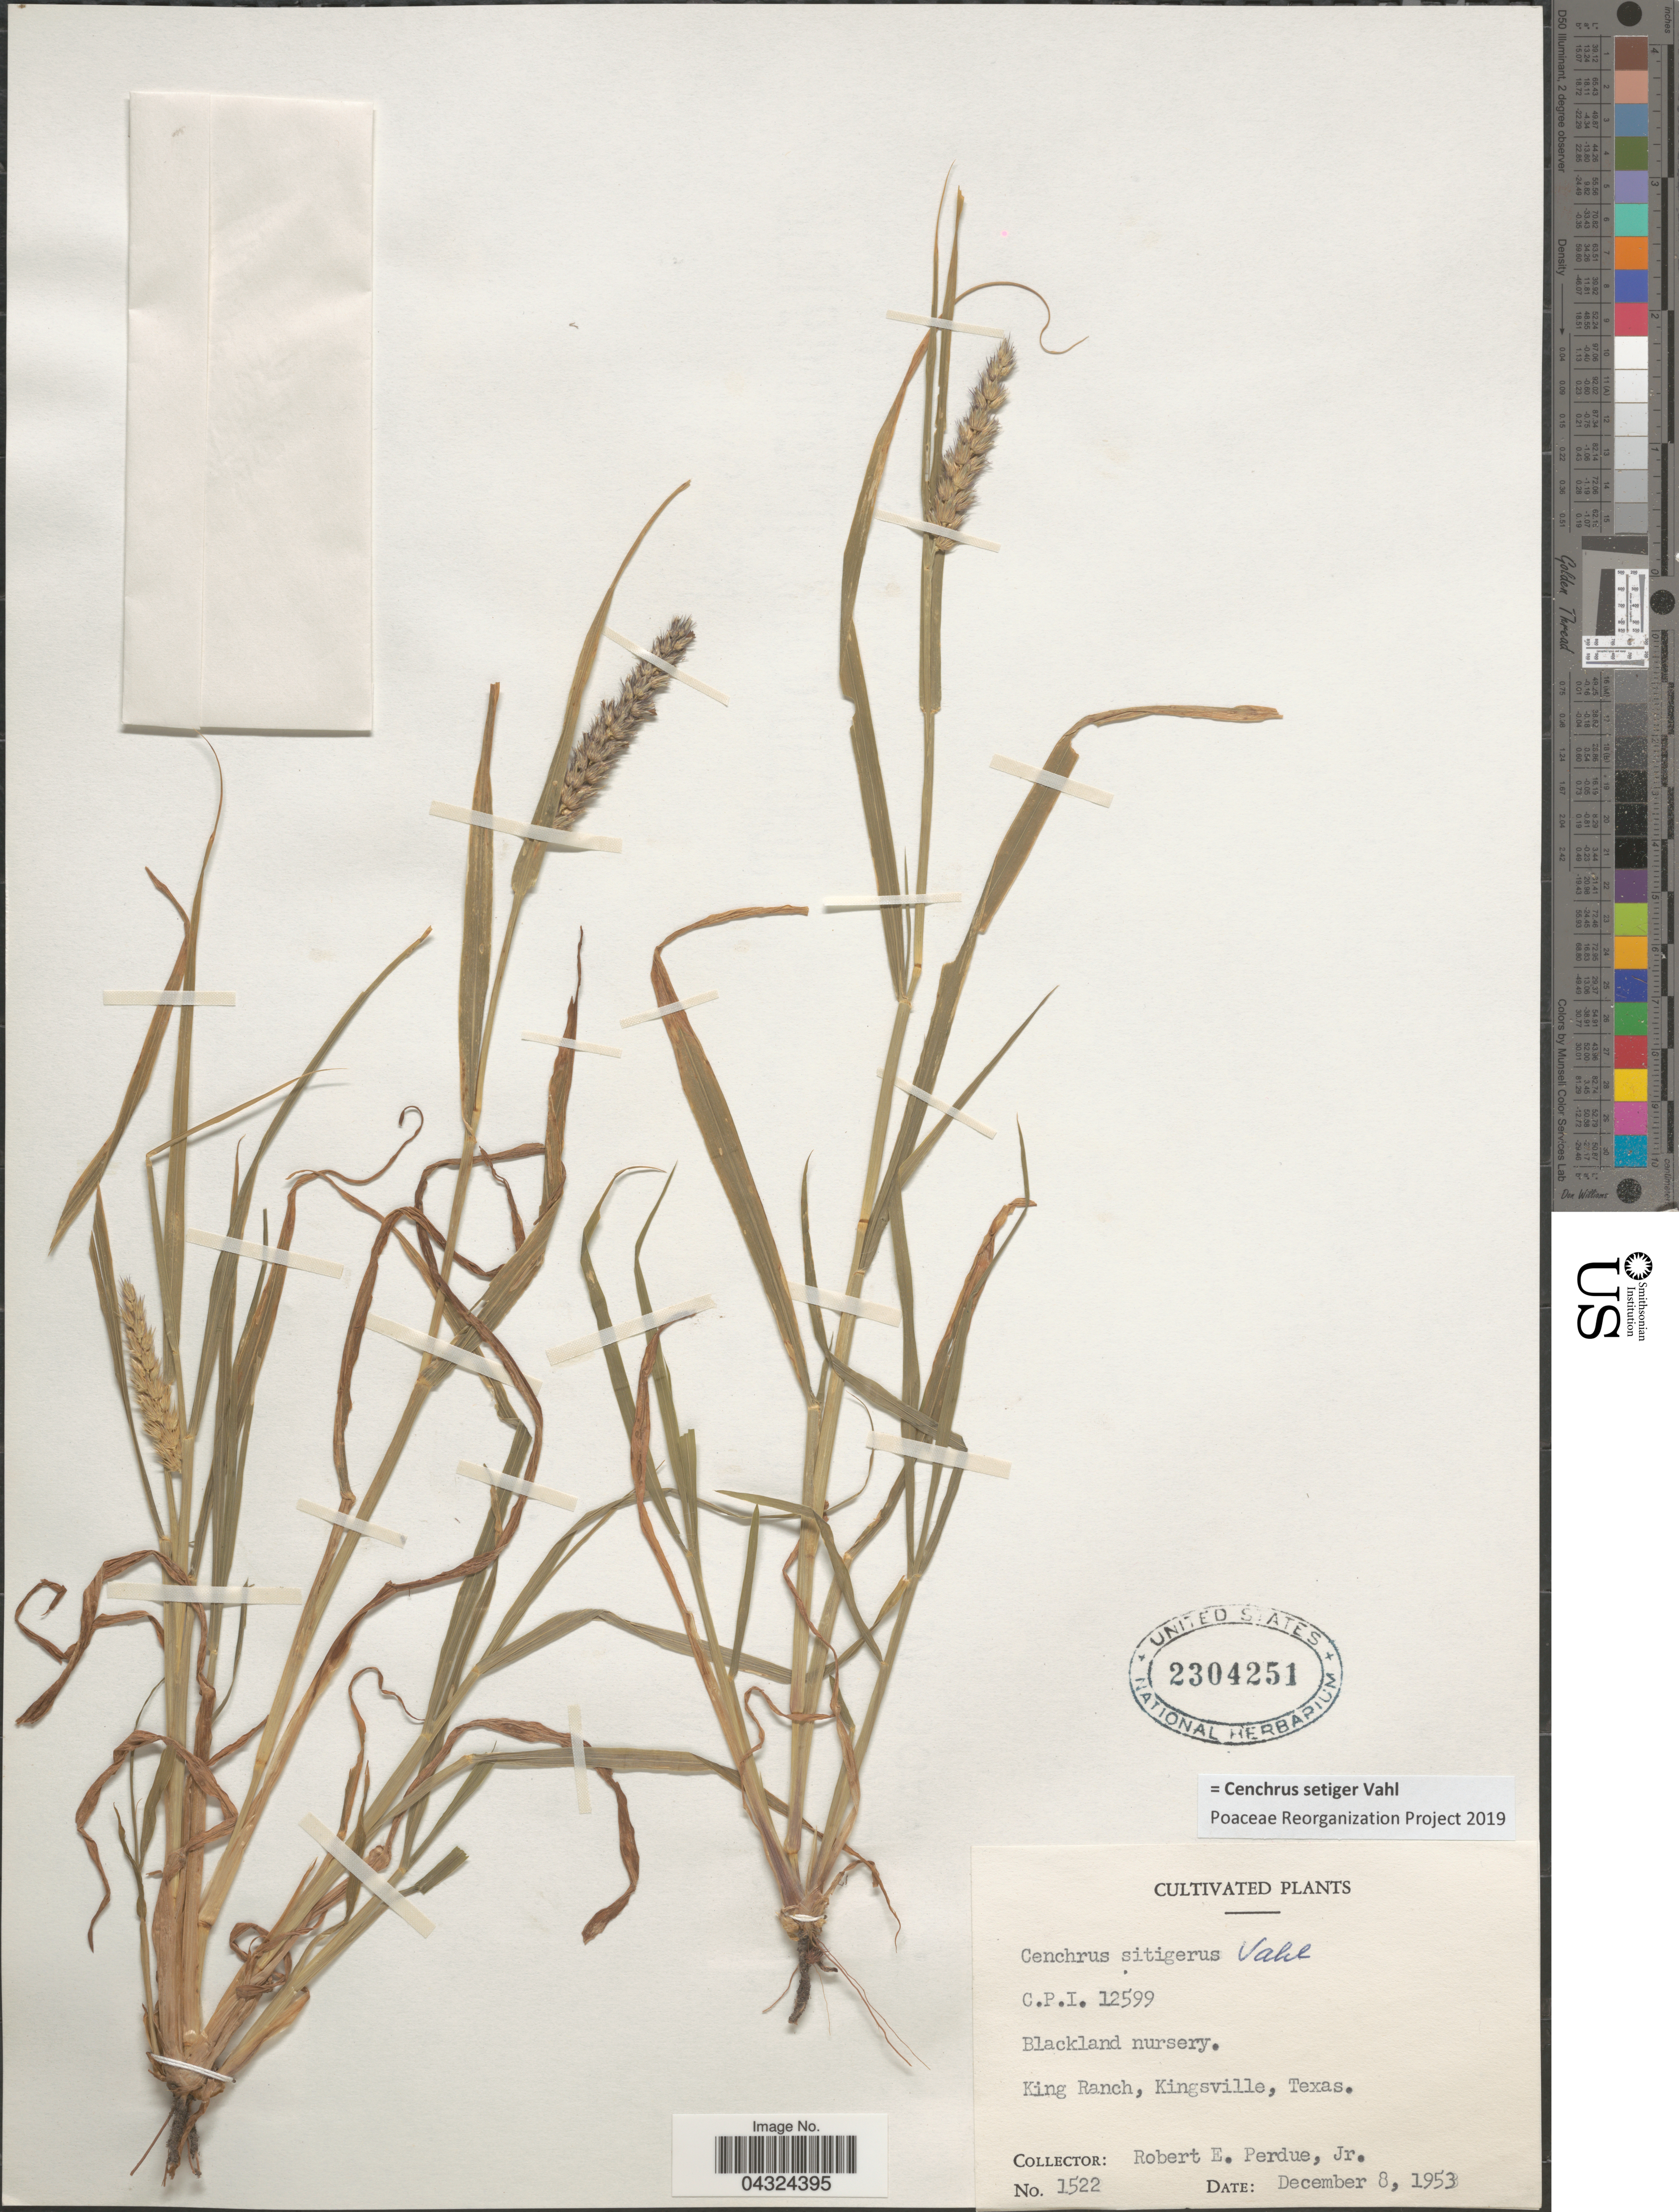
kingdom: Plantae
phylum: Tracheophyta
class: Liliopsida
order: Poales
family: Poaceae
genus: Cenchrus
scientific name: Cenchrus setiger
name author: Vahl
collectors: R. E. Perdue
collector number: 1522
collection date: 1953-12-08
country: United States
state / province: Texas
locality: Blackland nursery. King Ranch, Kingsville.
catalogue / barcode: US 2304251